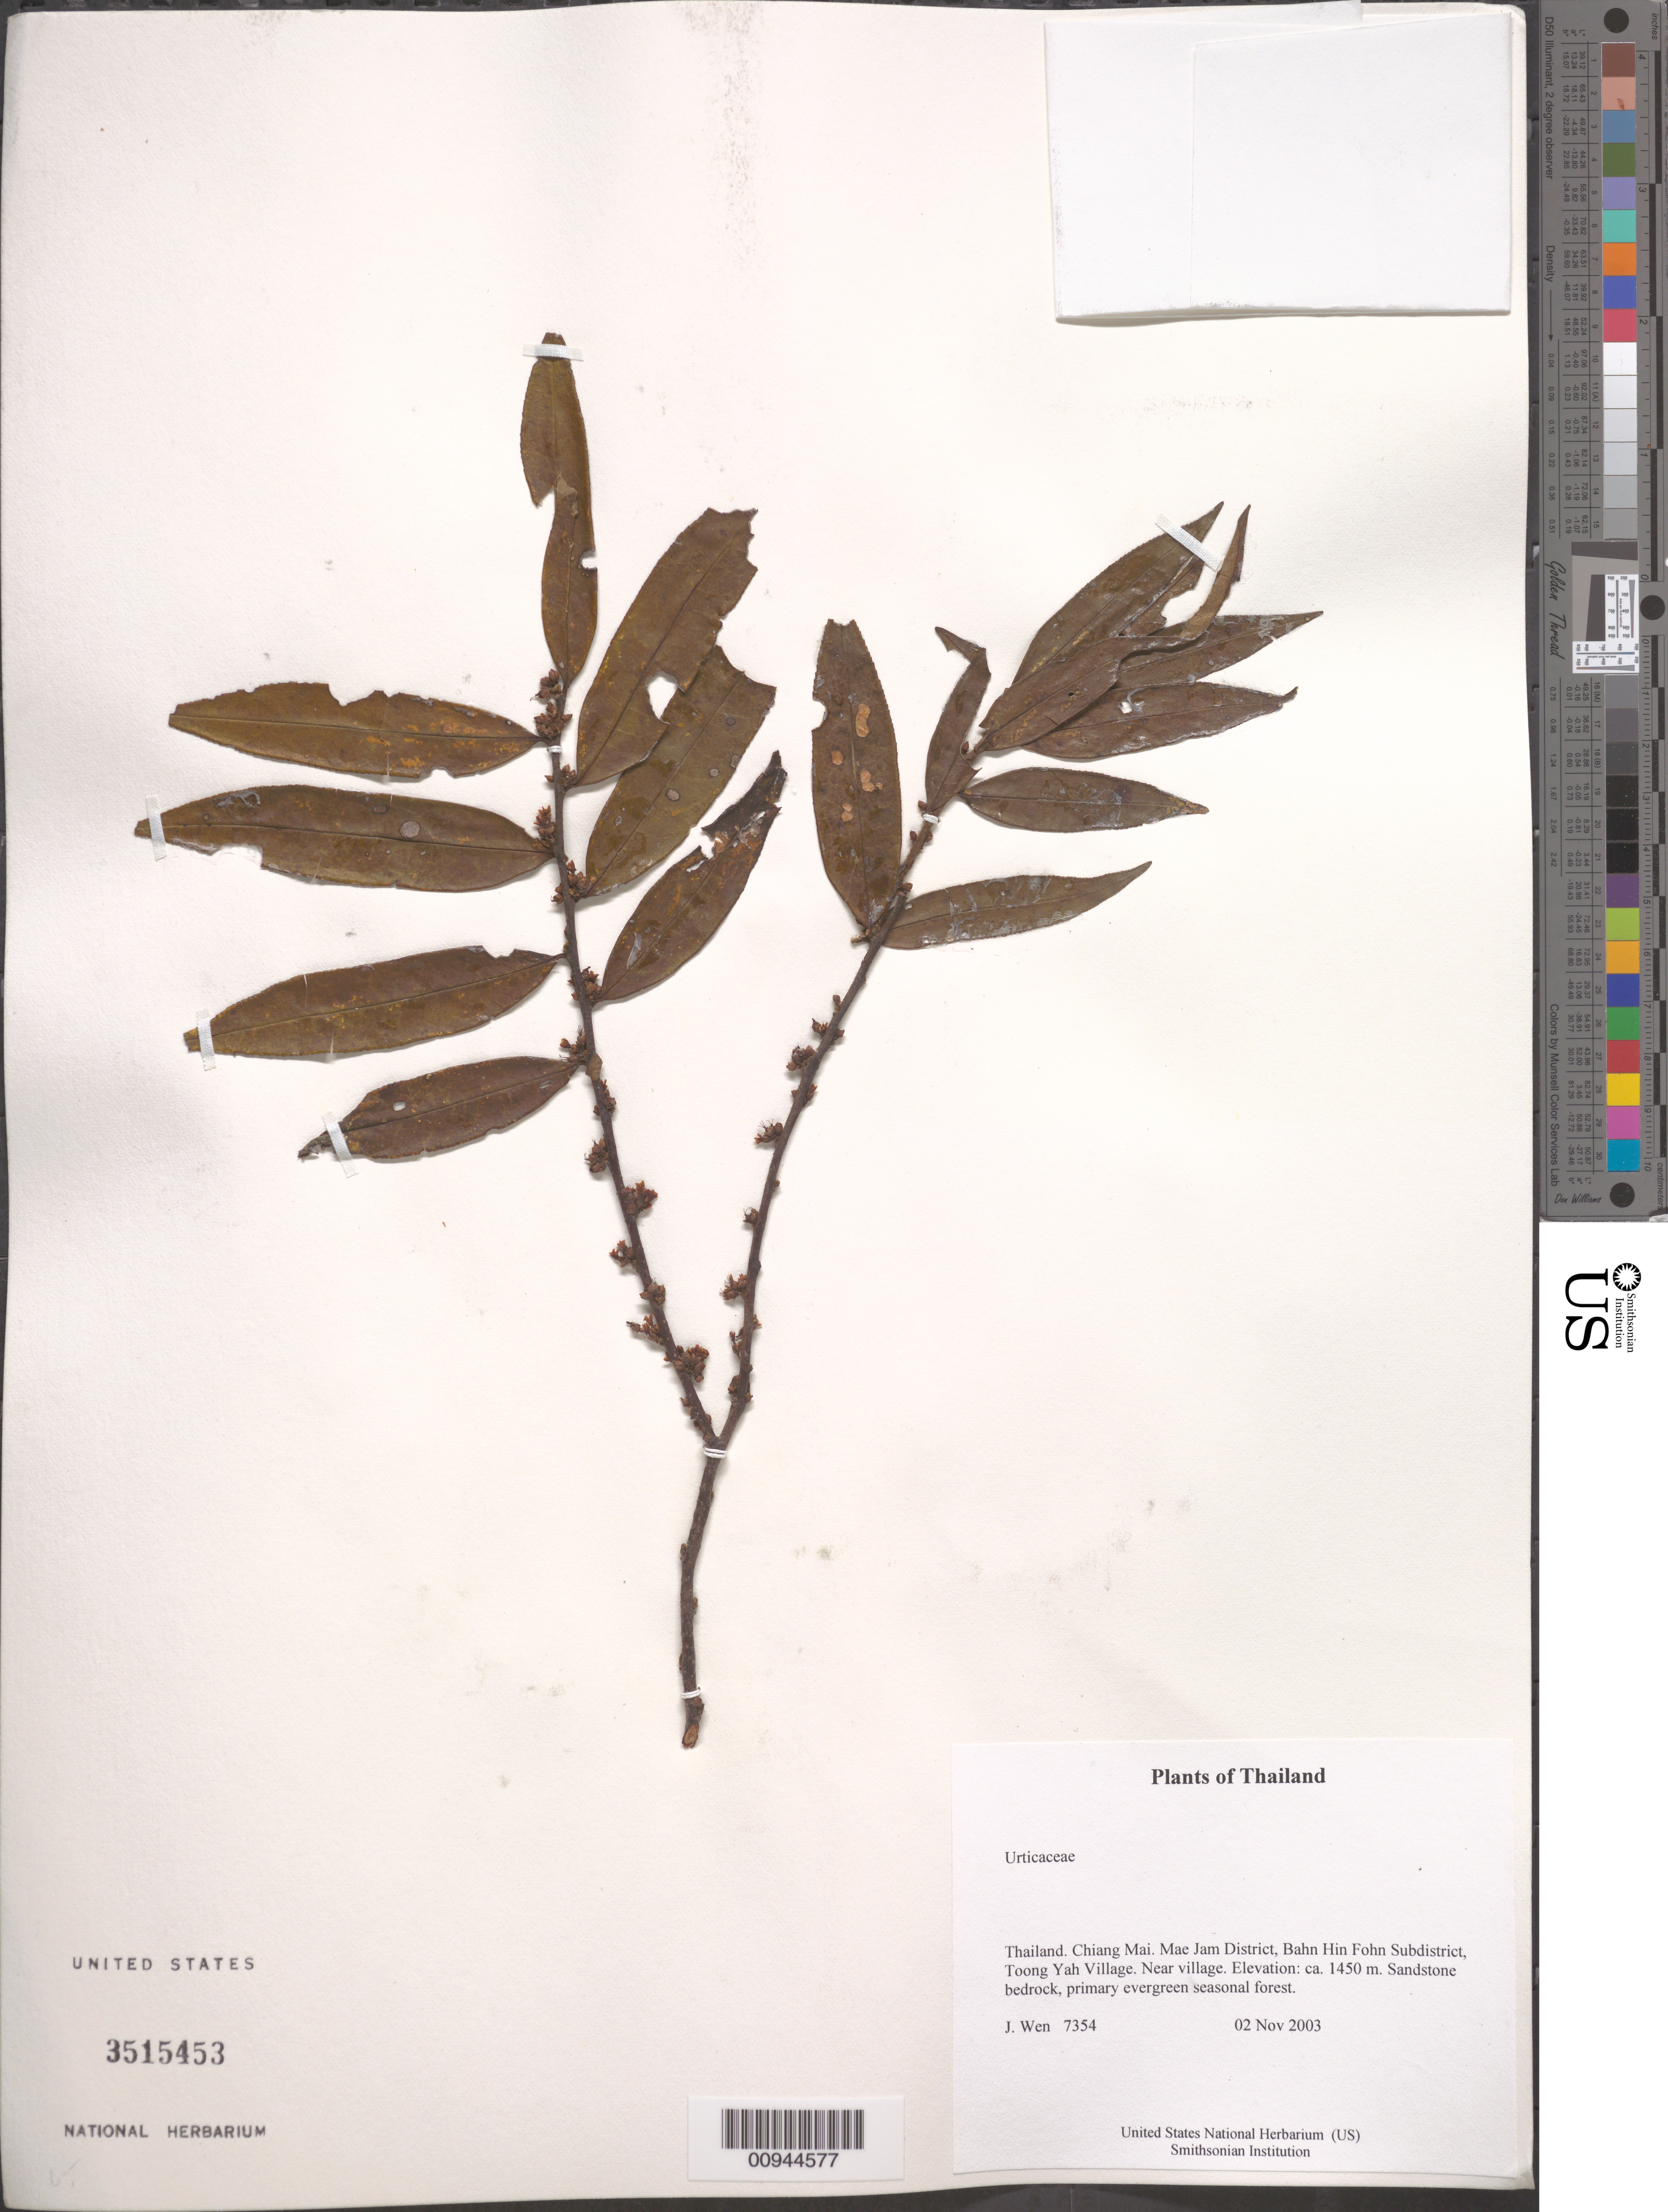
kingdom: Plantae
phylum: Tracheophyta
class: Magnoliopsida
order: Rosales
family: Urticaceae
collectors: J. Wen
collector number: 7354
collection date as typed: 02 Nov 2003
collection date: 2003-11-02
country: Thailand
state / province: Chiang Mai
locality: Mae Jam District, Bahn Hin Fohn Subdistrict, Toong Yah Village. Near village.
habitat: Sandstone bedrock, primary evergreen seasonal forest.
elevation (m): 1450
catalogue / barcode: US 3515453